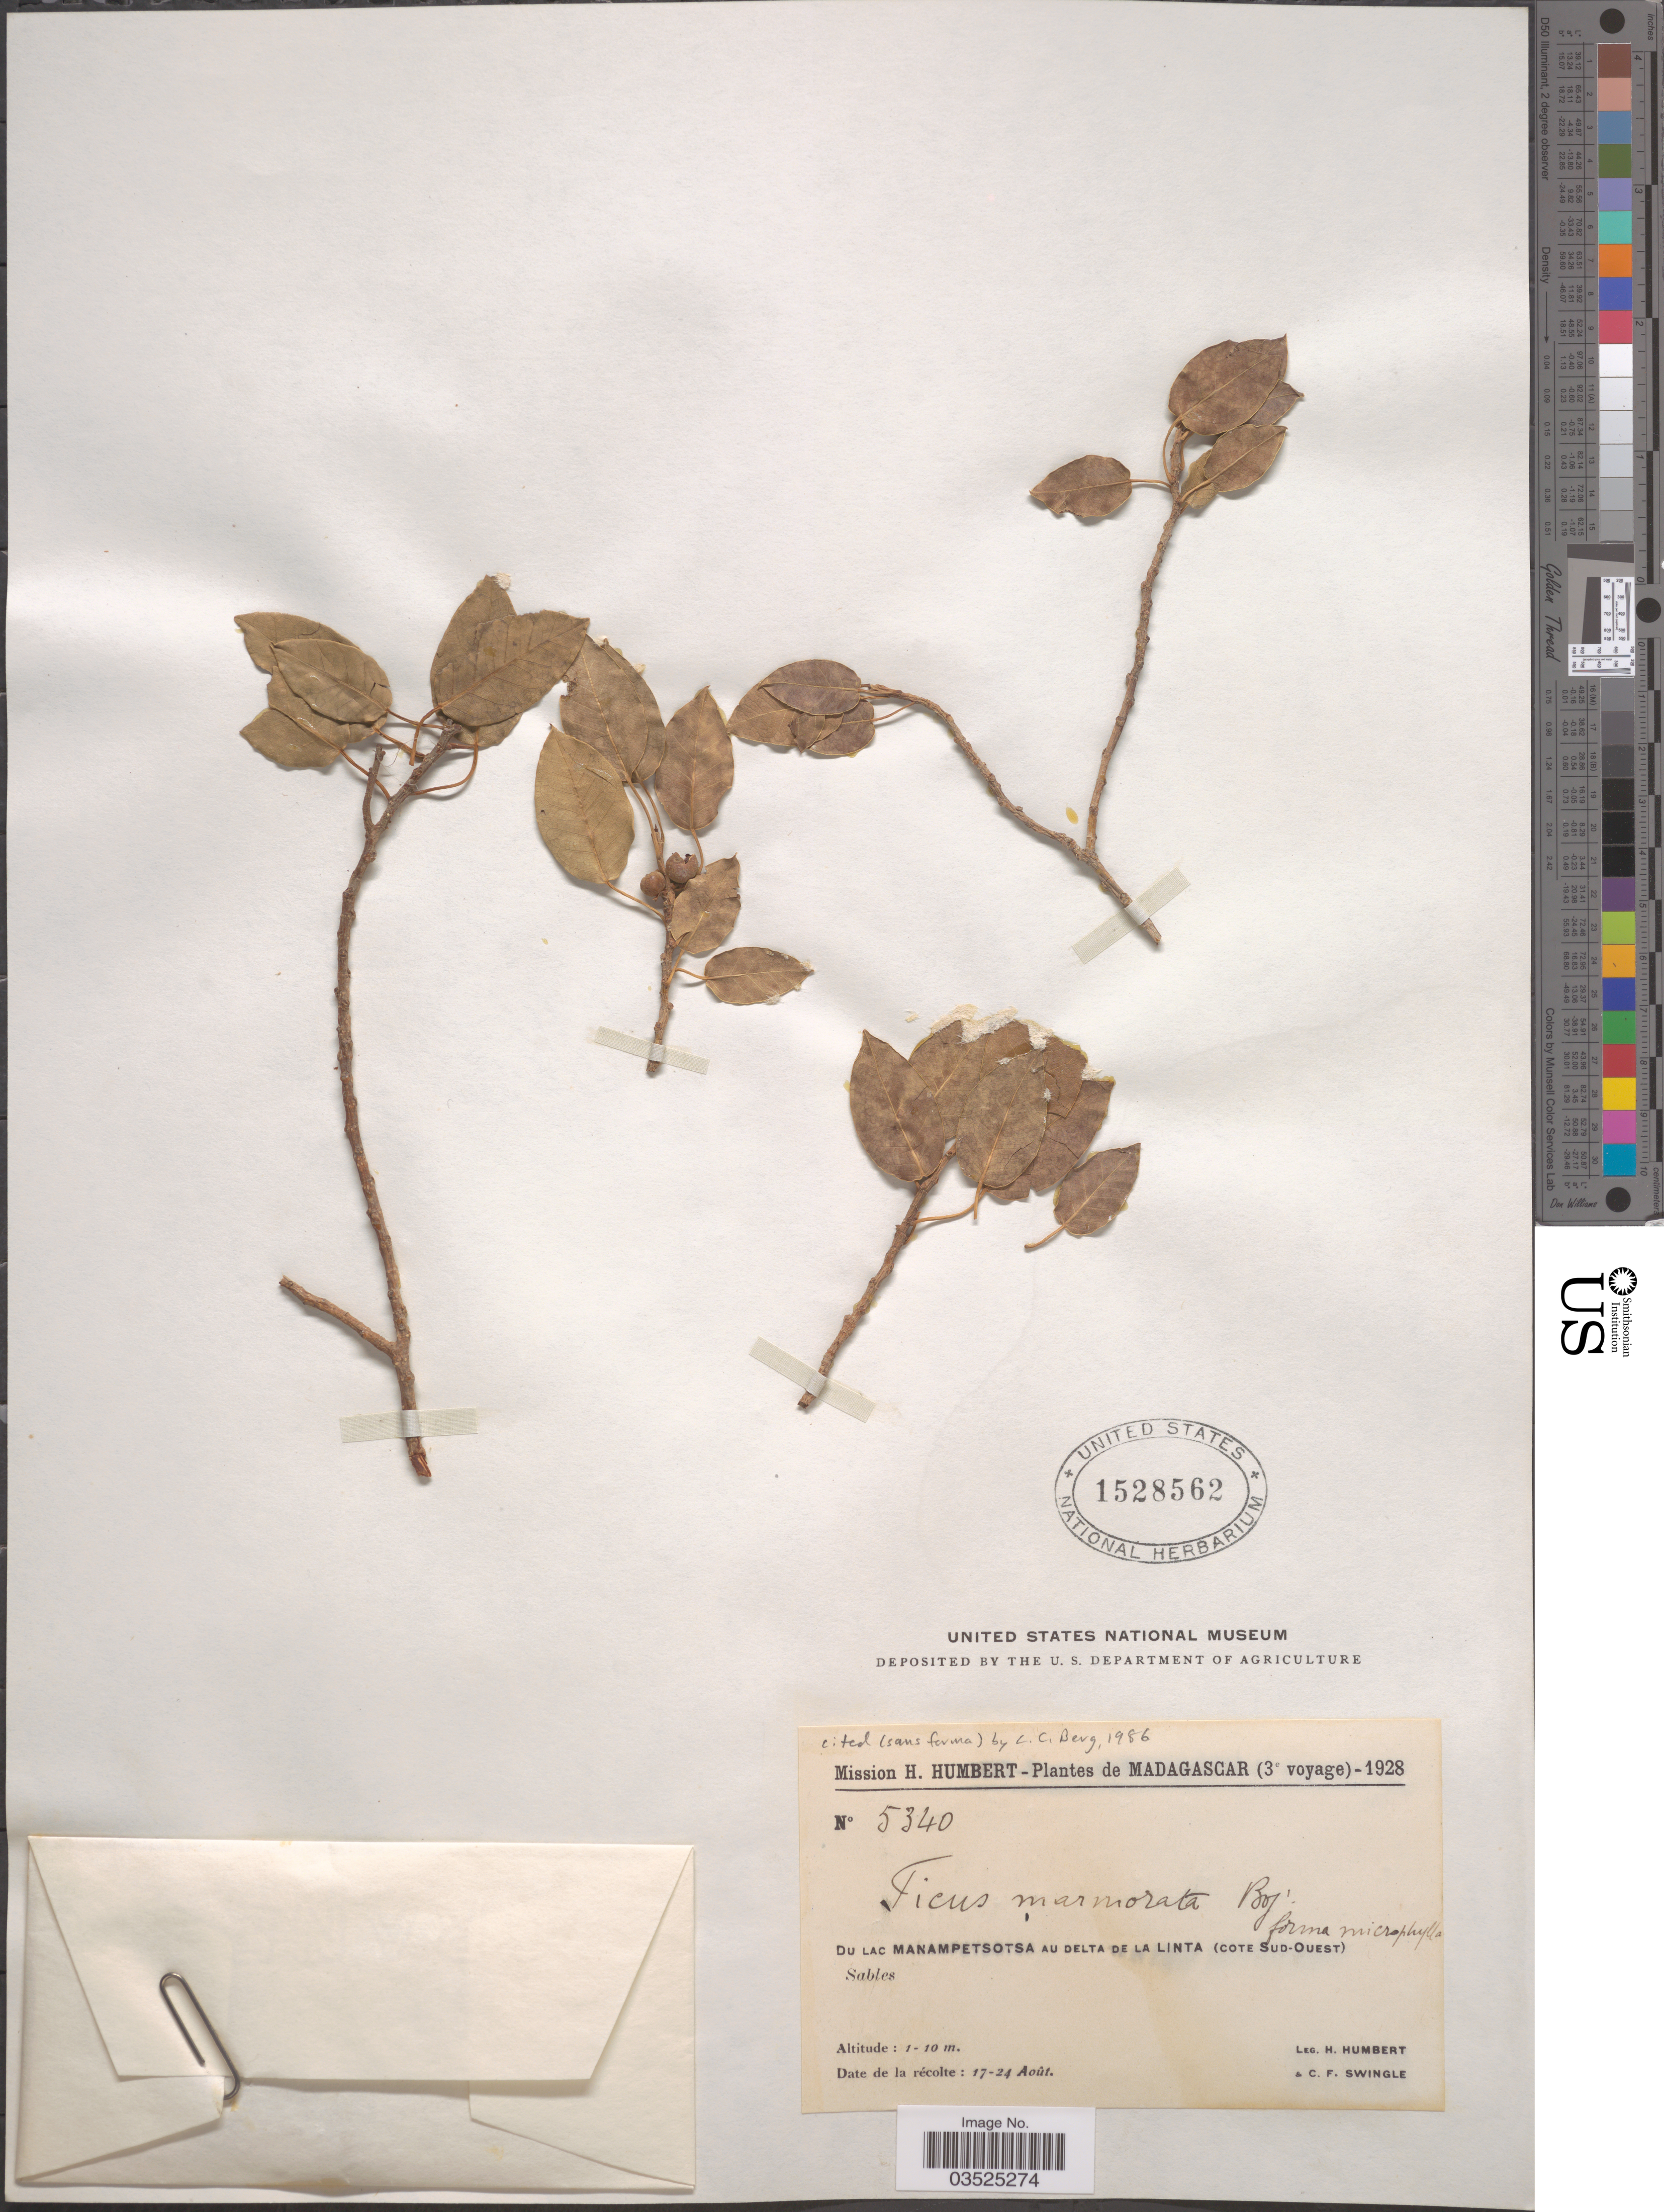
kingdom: Plantae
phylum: Tracheophyta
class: Magnoliopsida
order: Rosales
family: Moraceae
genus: Ficus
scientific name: Ficus marmorata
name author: Baker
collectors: H. Humbert & C. Swingle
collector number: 5340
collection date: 1928-08-17/1928-08-24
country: Madagascar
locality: Du Lac Manampetsotsa au delta de la Linta (Cote Sud-Ouest).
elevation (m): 1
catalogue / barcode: US 1528562